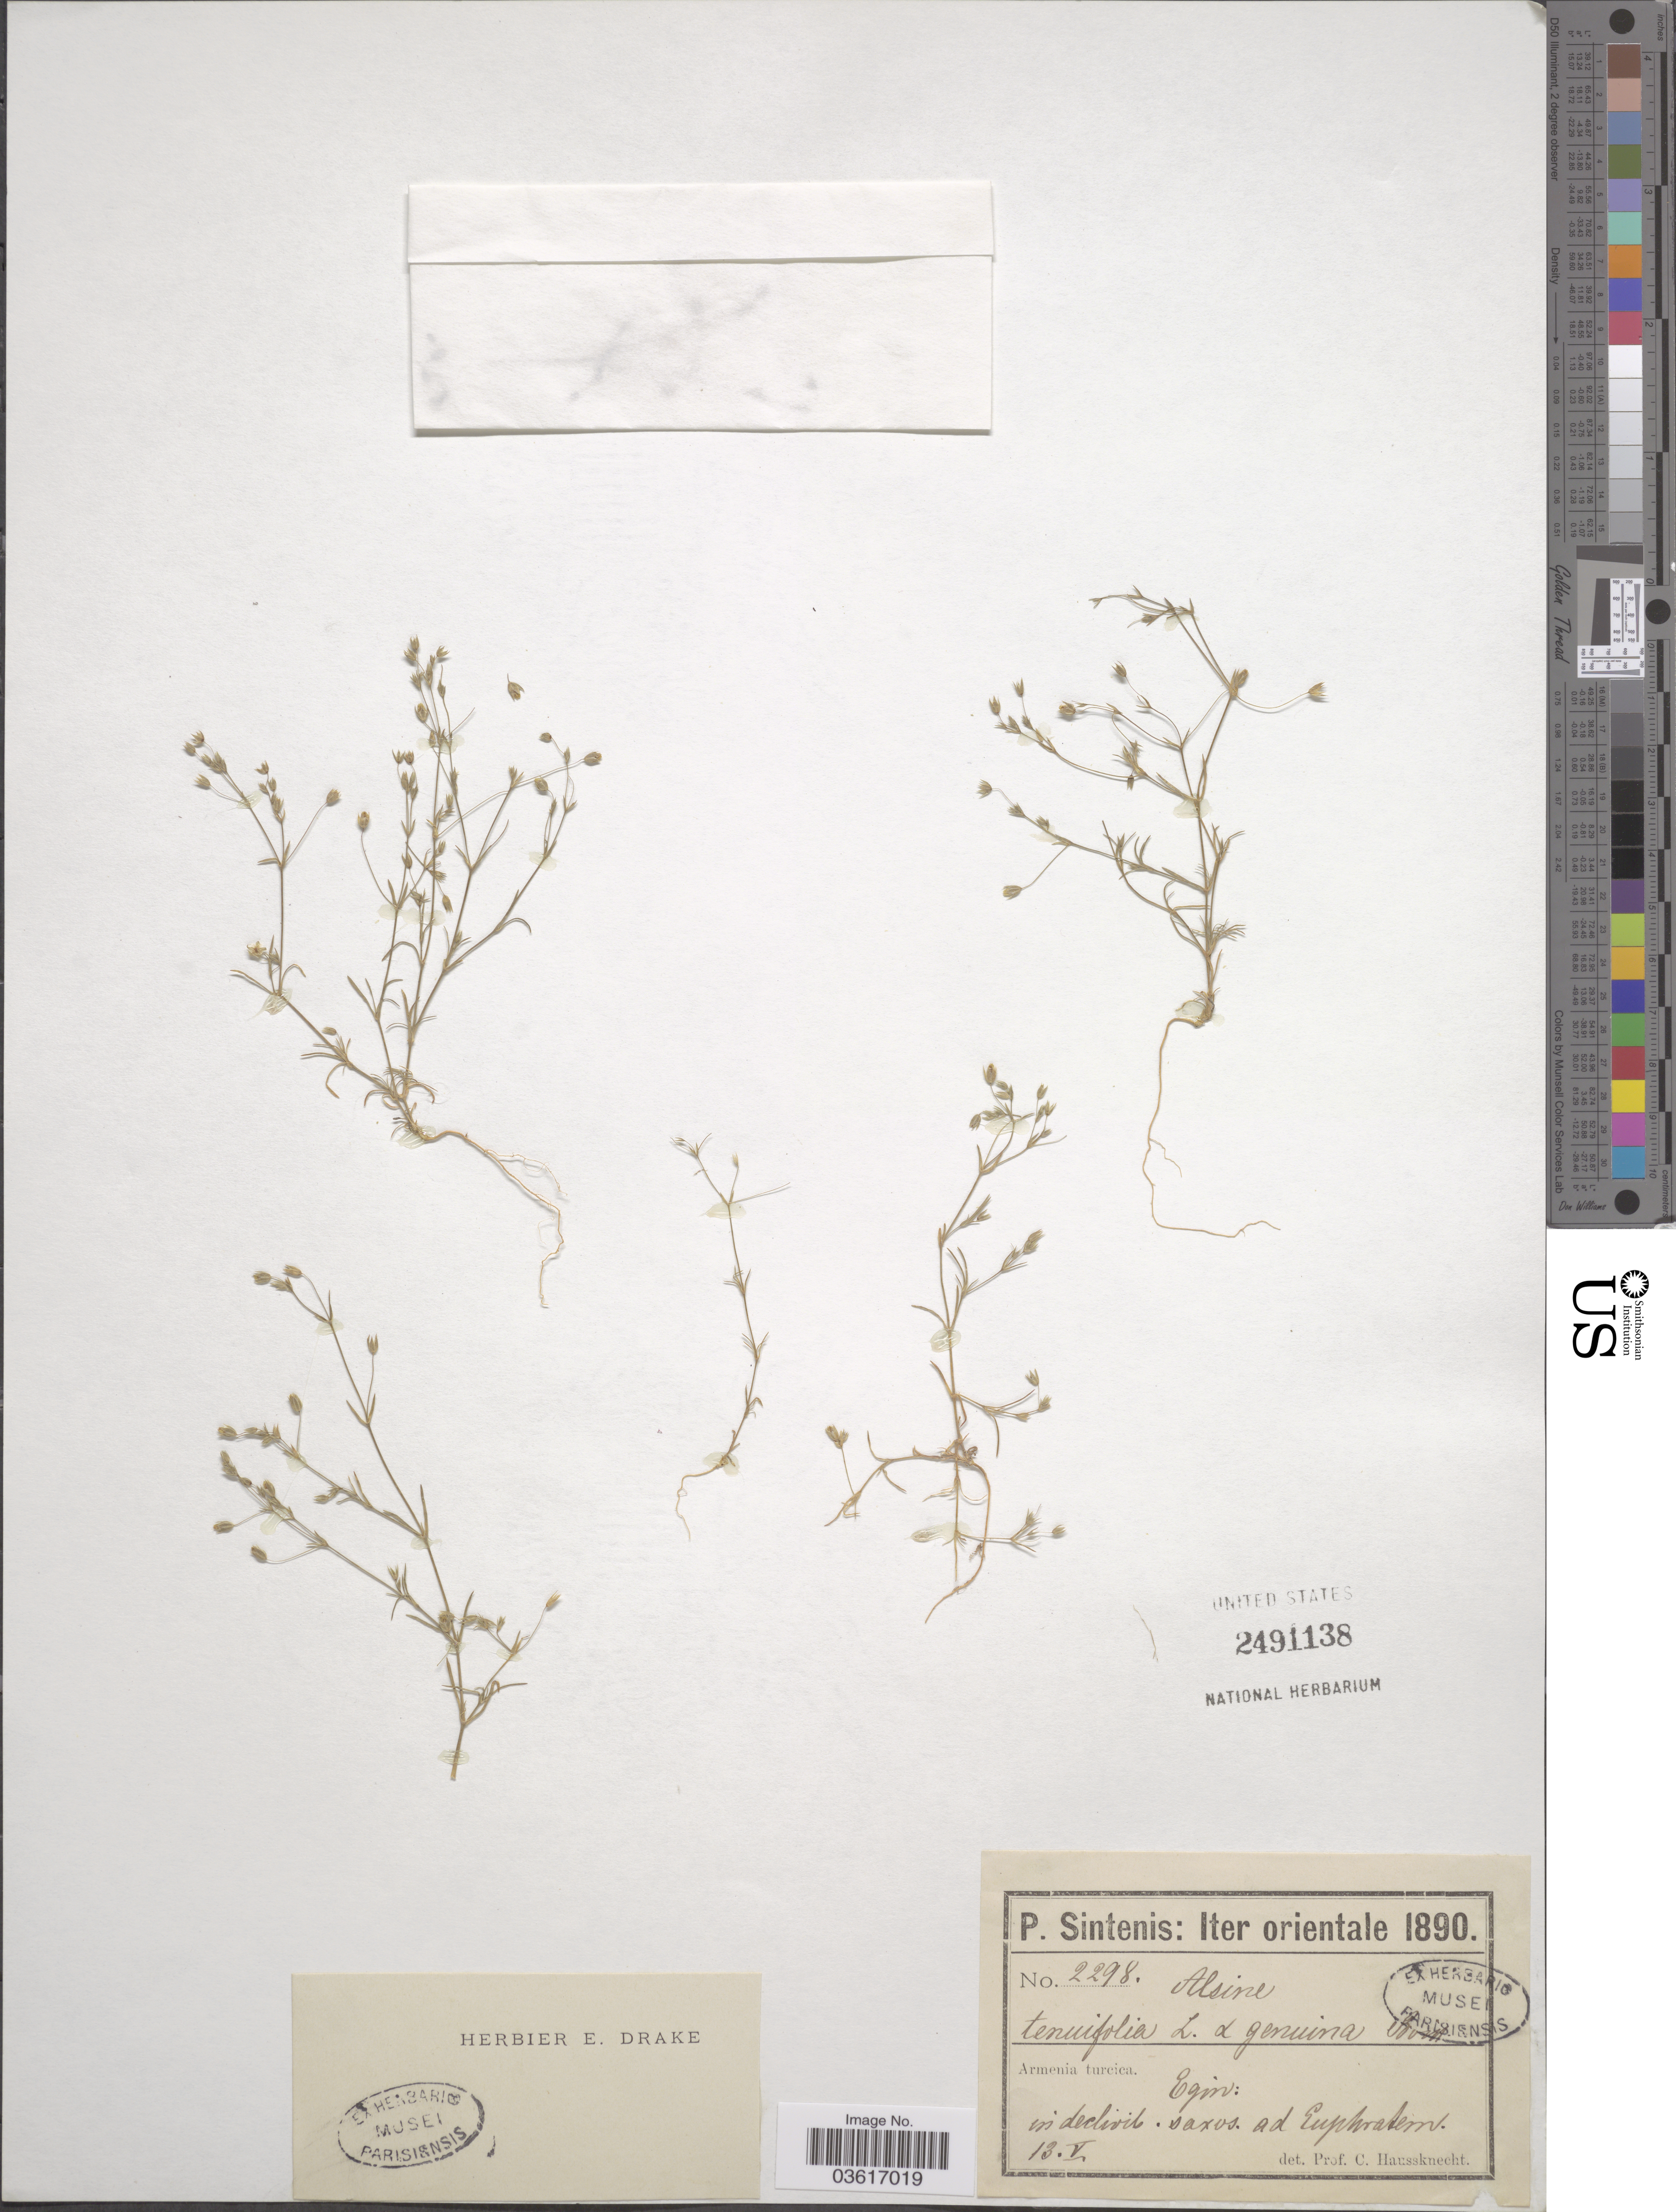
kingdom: Plantae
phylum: Tracheophyta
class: Magnoliopsida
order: Caryophyllales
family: Caryophyllaceae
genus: Minuartia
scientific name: Minuartia hybrida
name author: (Vill.) Schischk.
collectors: P. Sintenis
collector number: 2298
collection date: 1890-05-13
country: Armenia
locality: Armenia turcica. Orientale. Egin. In declivib. ad Euphratem.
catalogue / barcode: US 2491138